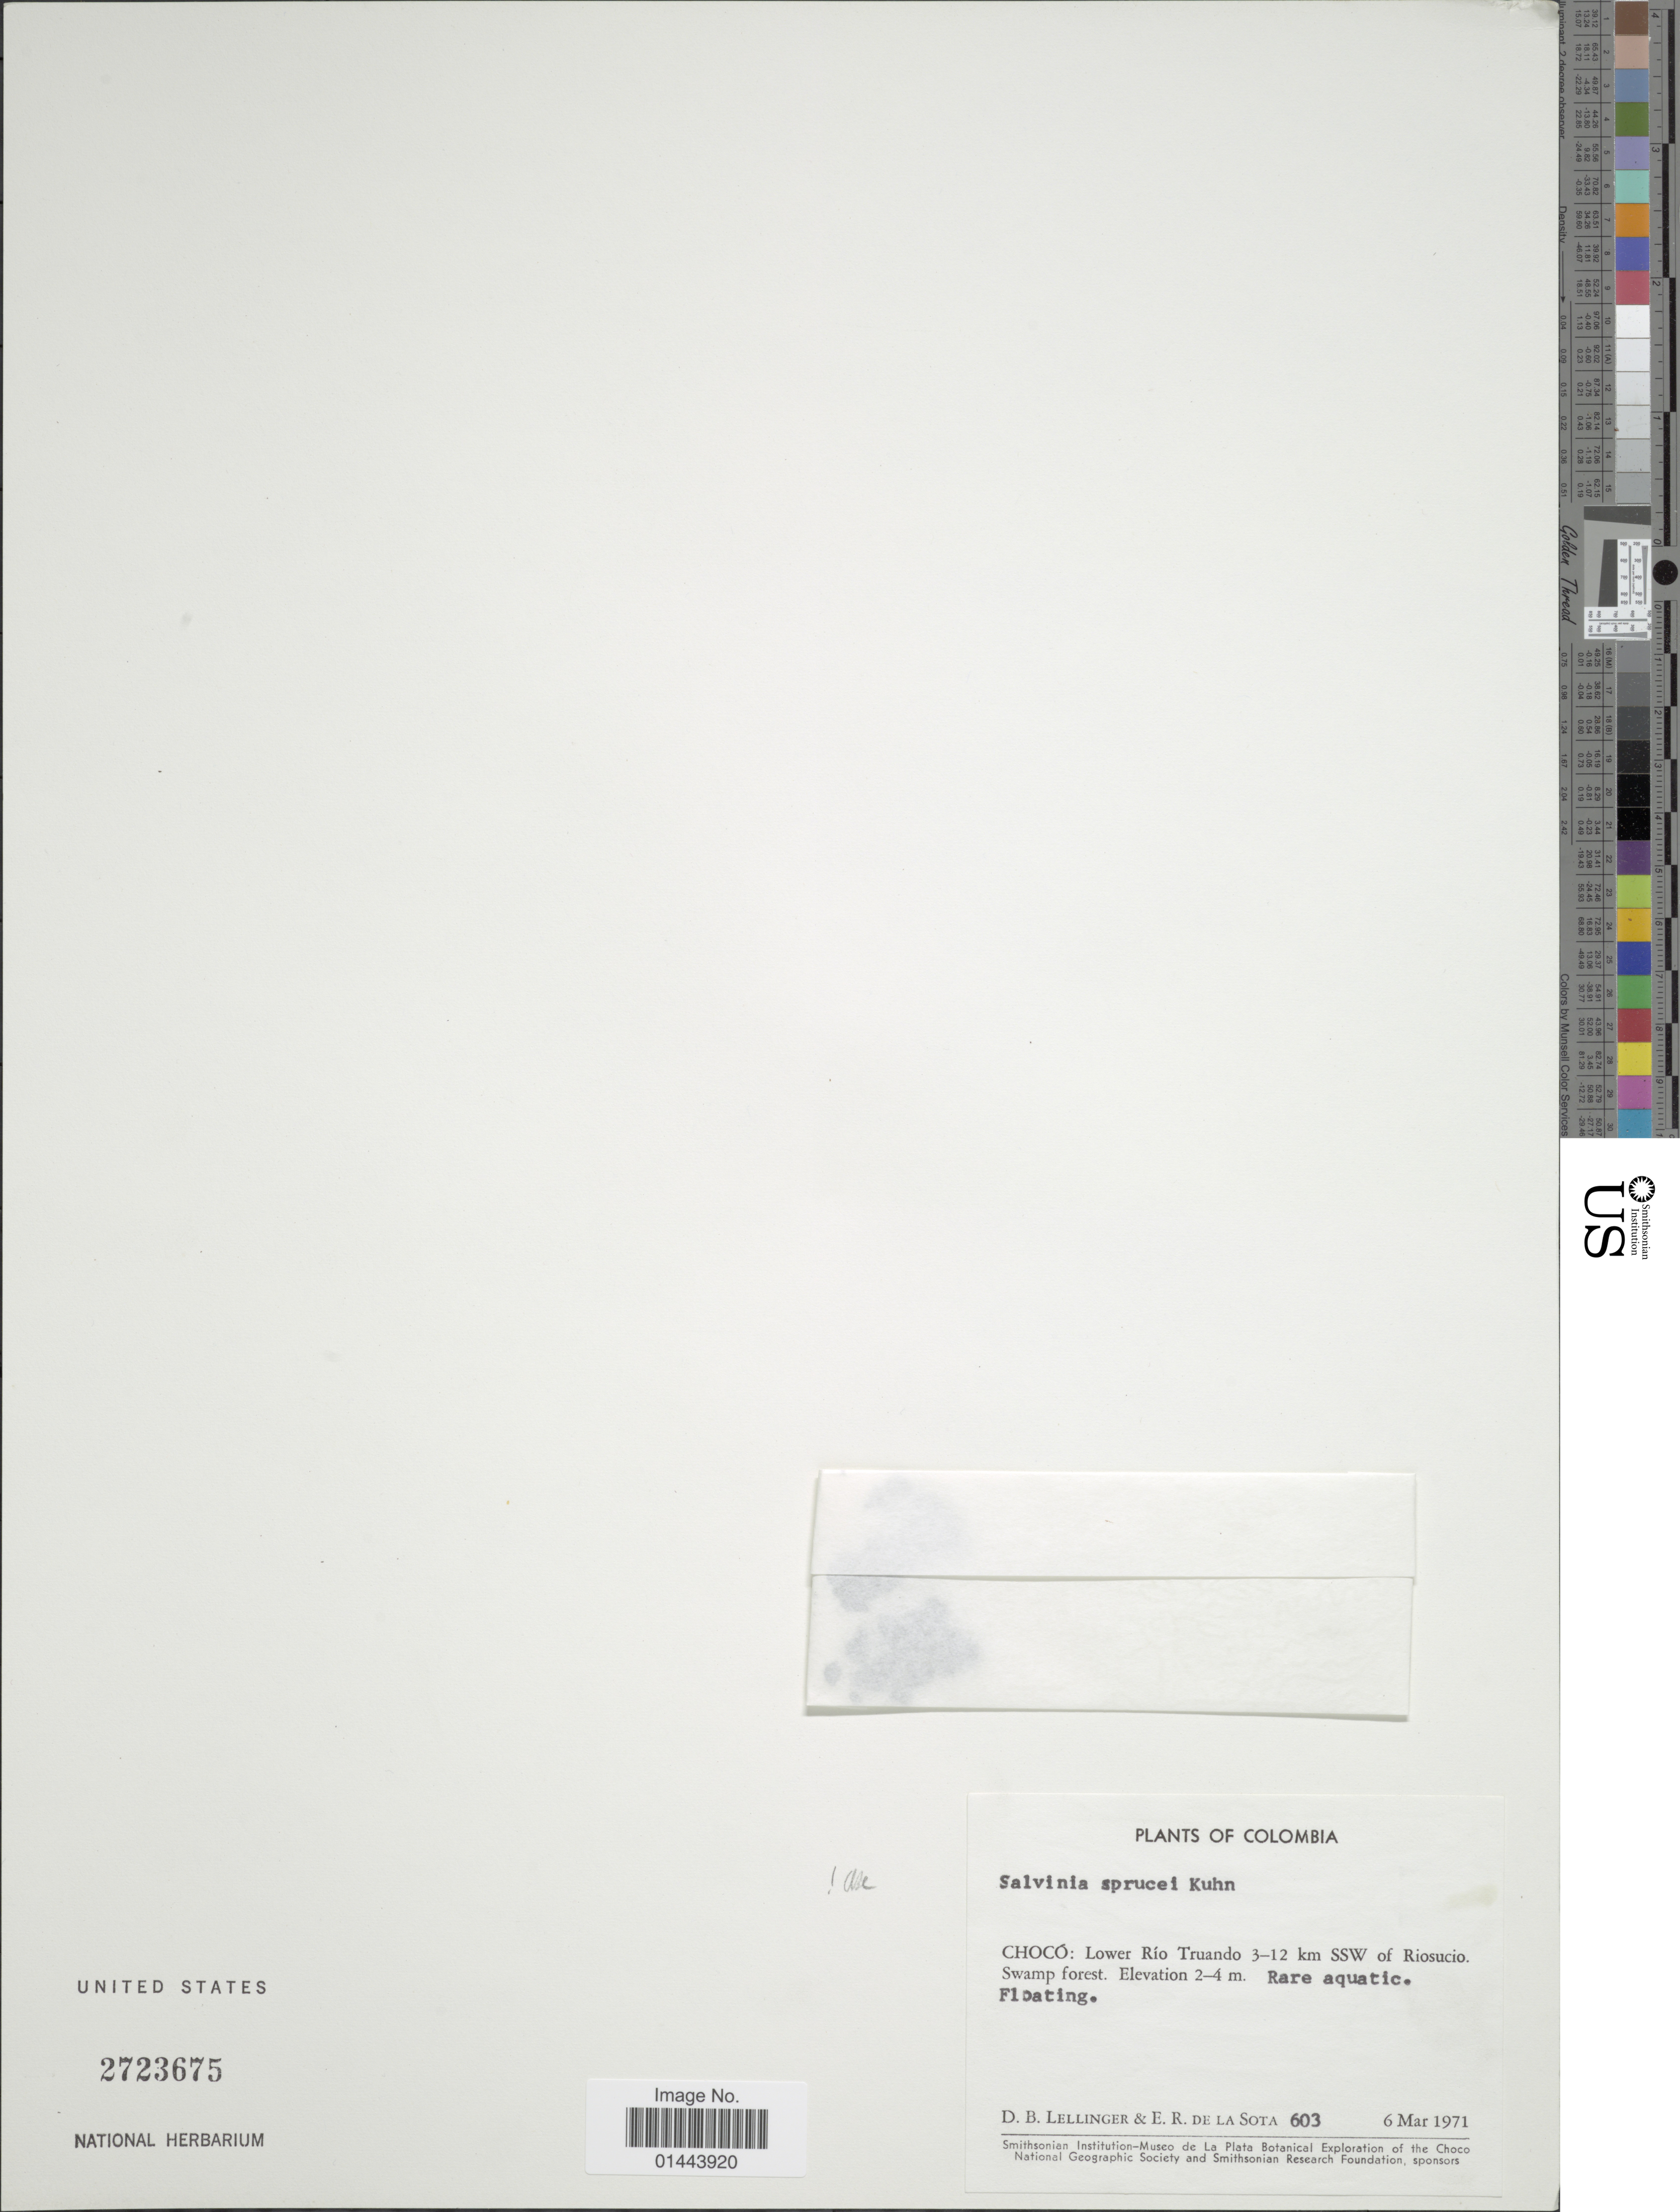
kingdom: Plantae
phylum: Tracheophyta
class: Polypodiopsida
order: Salviniales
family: Salviniaceae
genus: Salvinia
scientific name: Salvinia sprucei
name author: Kuhn ex Mart.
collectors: D. B. Lellinger & E. R. de la Sota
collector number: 603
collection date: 1971-03-06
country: Colombia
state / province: Chocó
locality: Lower Río Truando 3-12 km SSW of Riosucio Swamp forest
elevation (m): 2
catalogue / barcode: US 2723675